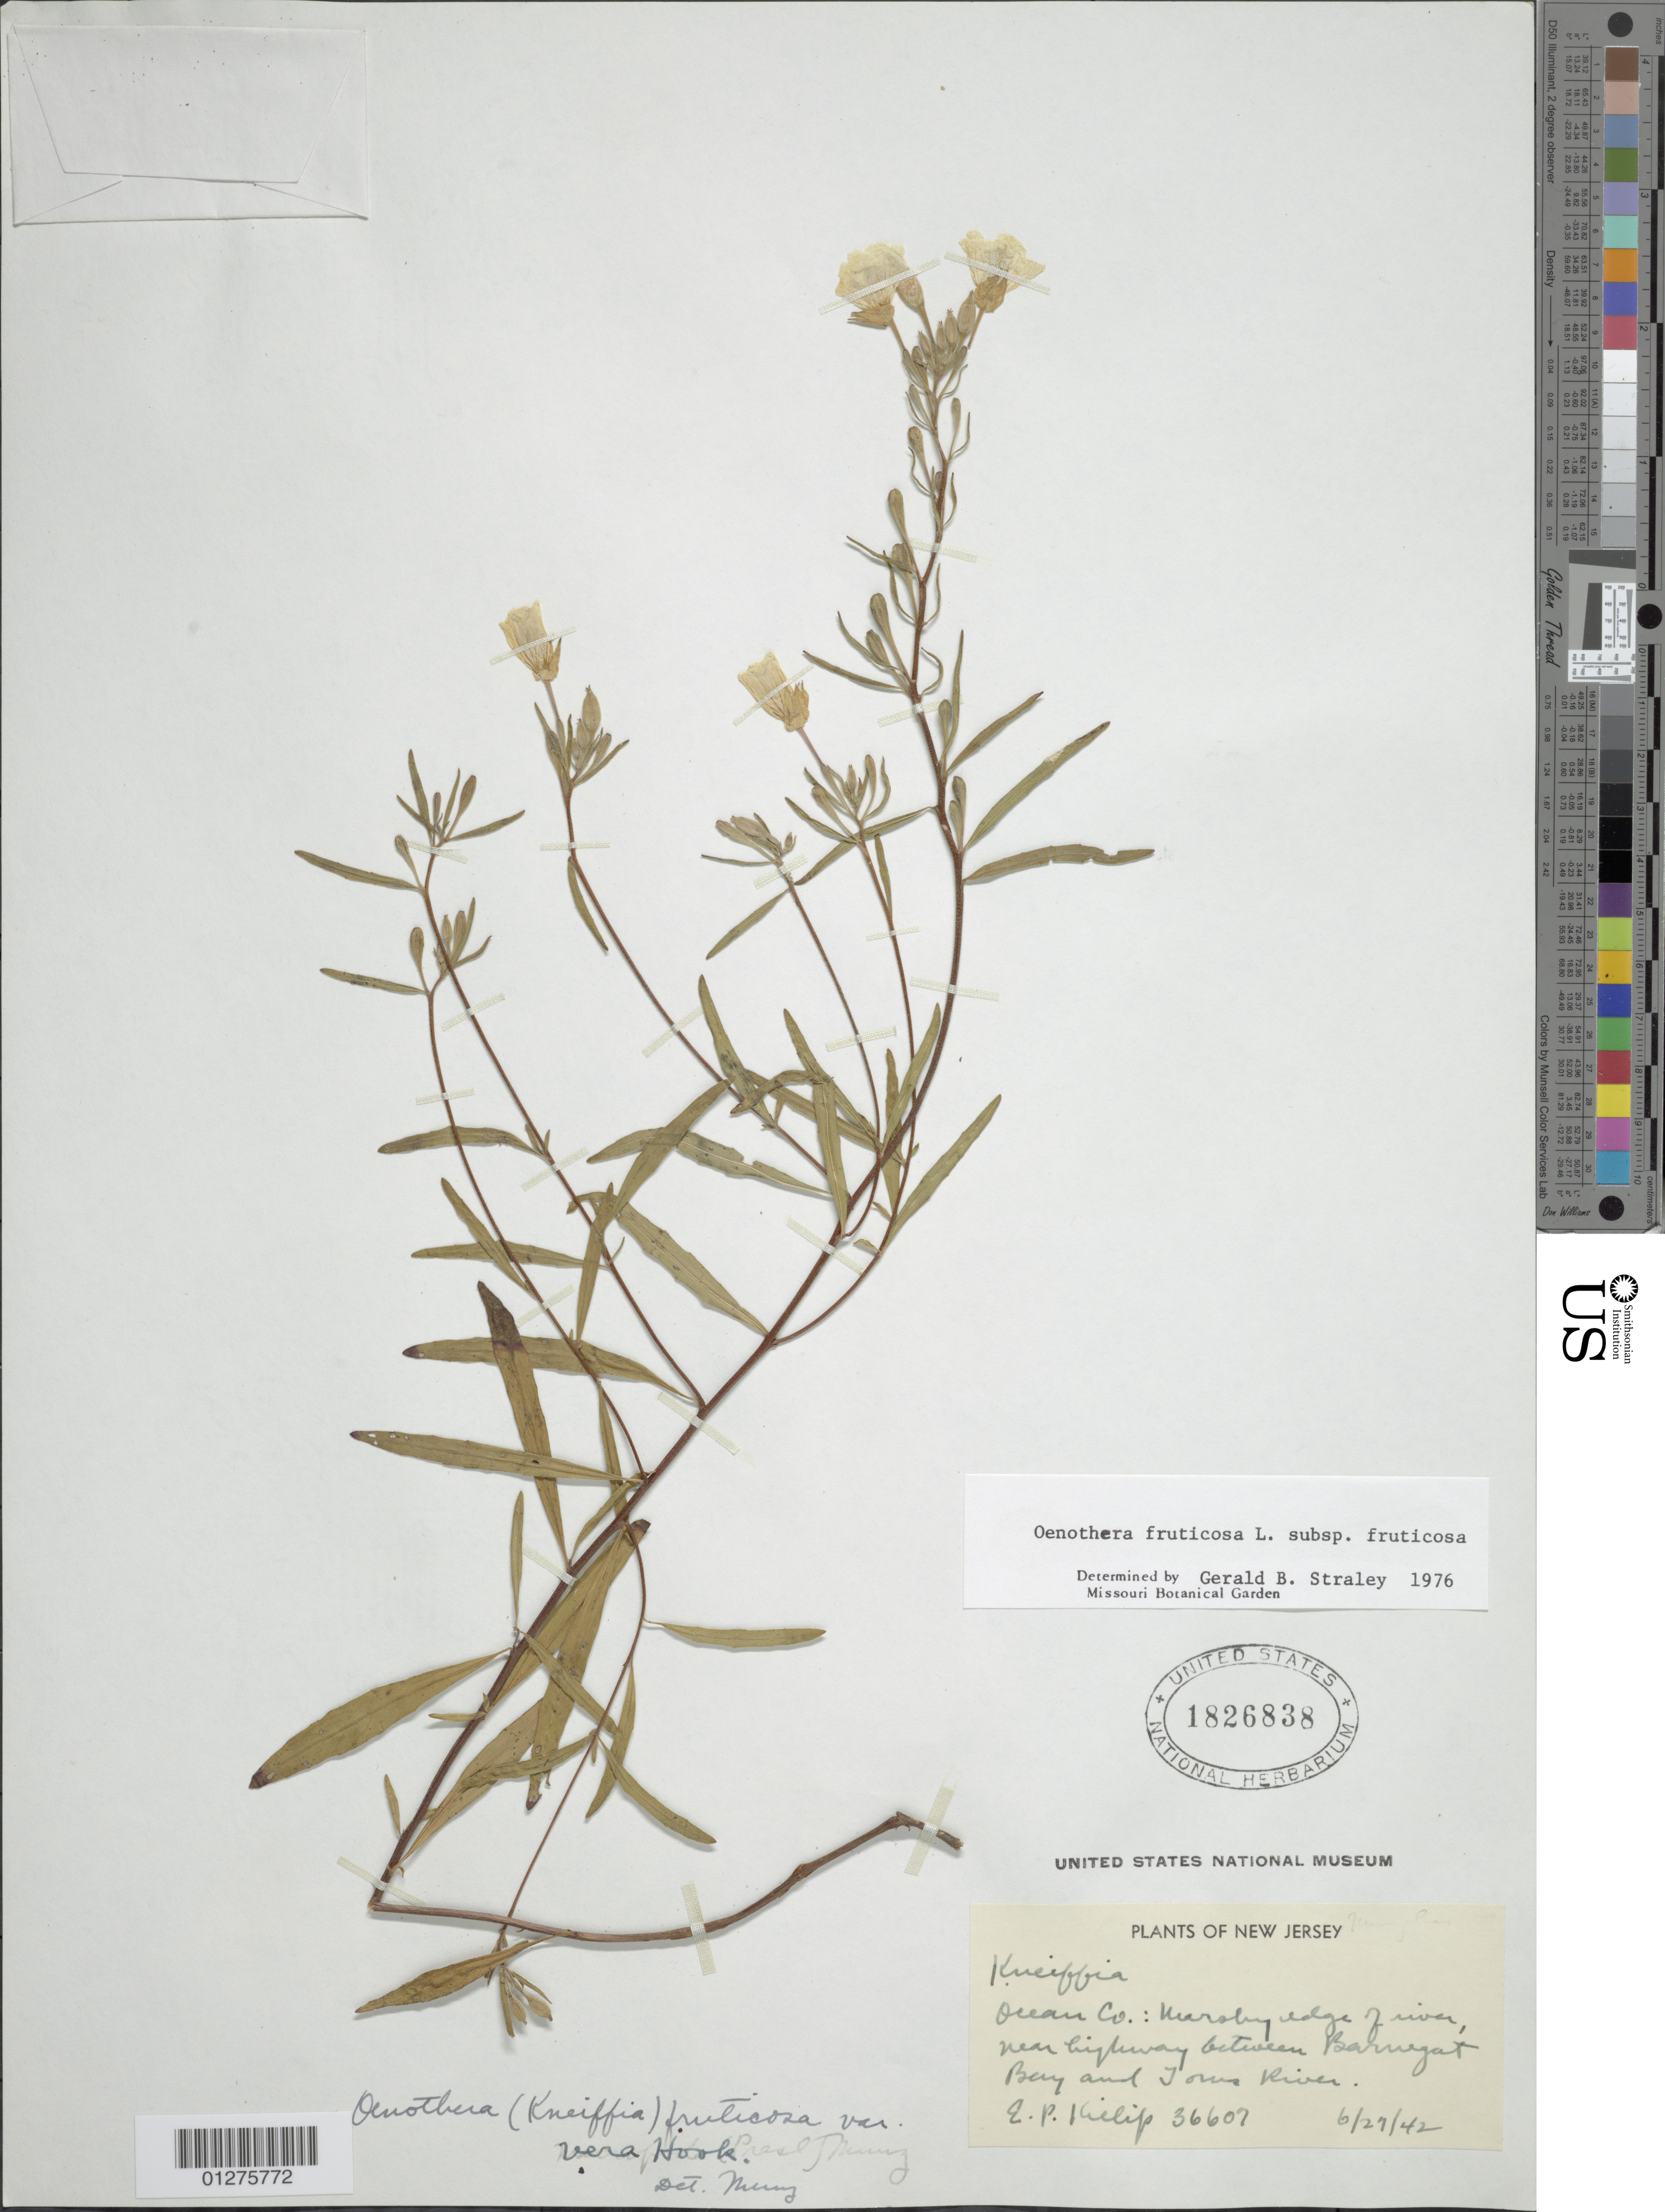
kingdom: Plantae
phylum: Tracheophyta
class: Magnoliopsida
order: Myrtales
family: Onagraceae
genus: Oenothera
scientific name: Oenothera fruticosa subsp. fruticosa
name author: L.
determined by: Straley, G. B.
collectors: E. P. Killip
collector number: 36607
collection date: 1942-06-27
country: United States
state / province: New Jersey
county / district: Ocean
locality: Near highway between Barnegat Bay and Jones River.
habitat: Marshy edge of river.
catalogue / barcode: US 1826838